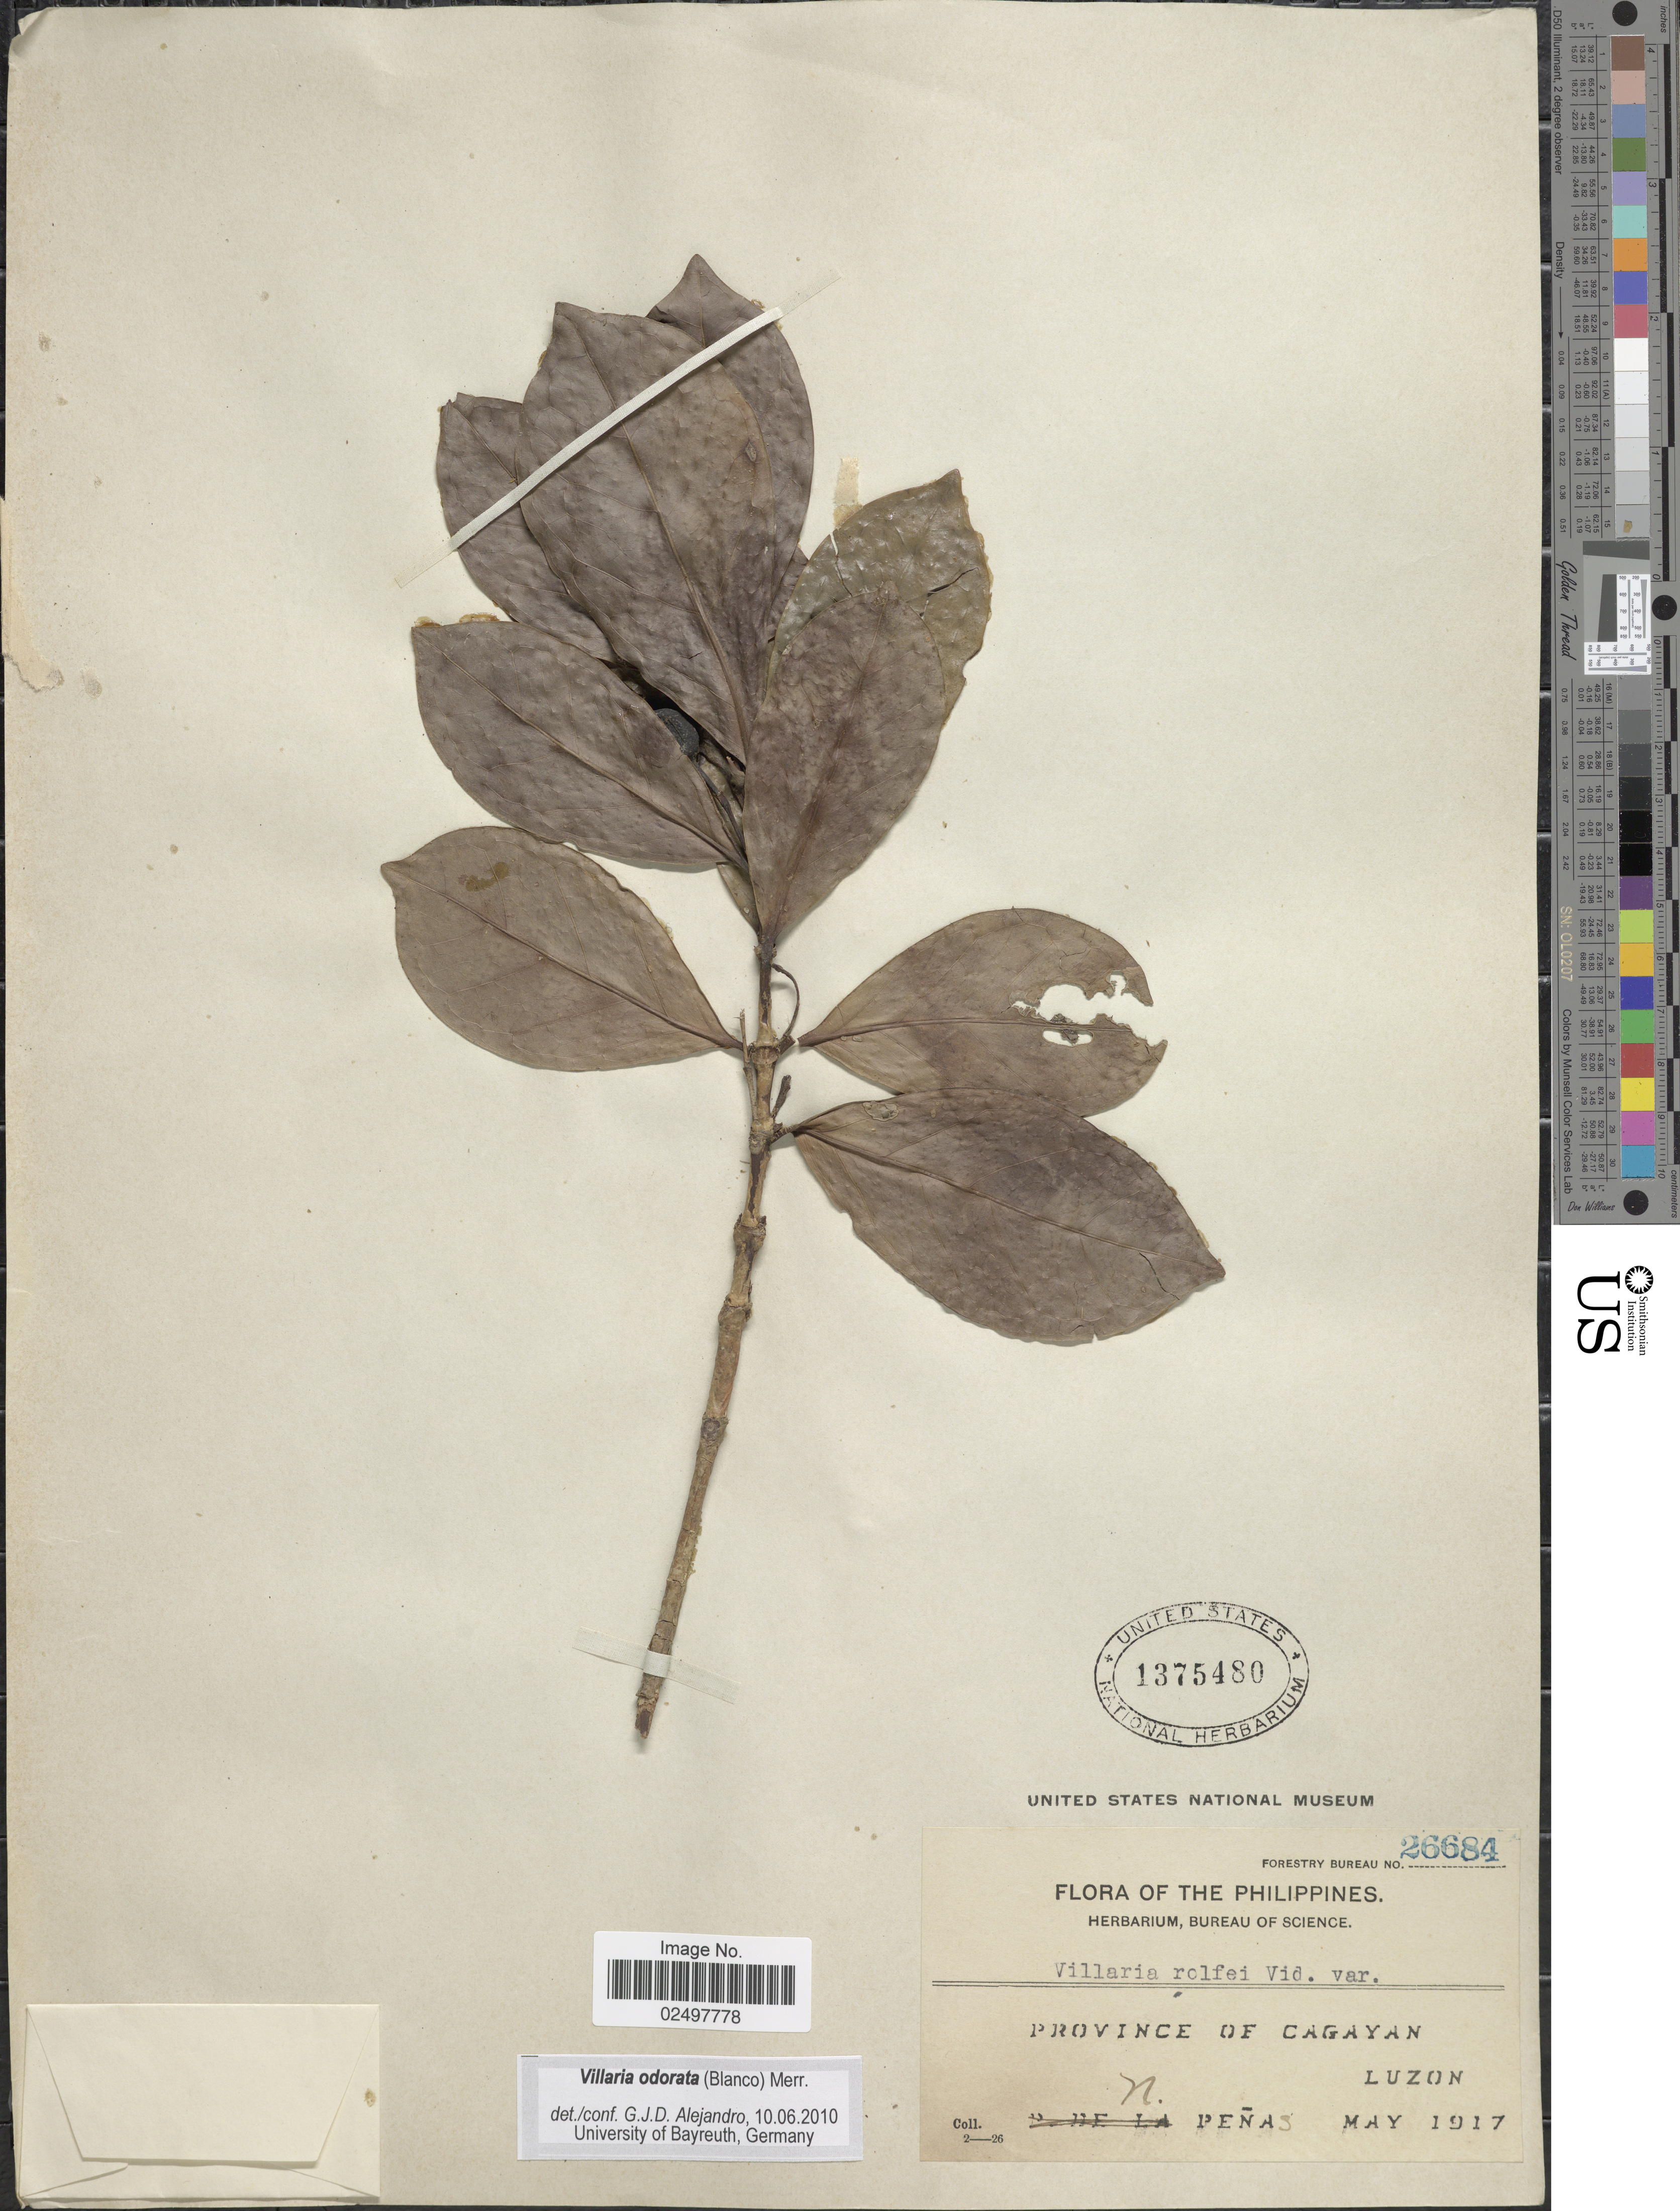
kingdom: Plantae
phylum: Tracheophyta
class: Magnoliopsida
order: Gentianales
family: Rubiaceae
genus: Villaria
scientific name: Villaria odorata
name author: (Blanco) Merr.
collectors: N. Penas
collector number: Forestry Burea 26684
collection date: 1917-05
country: Philippines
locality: Province of Cagayan, Luzon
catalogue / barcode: US 1375480